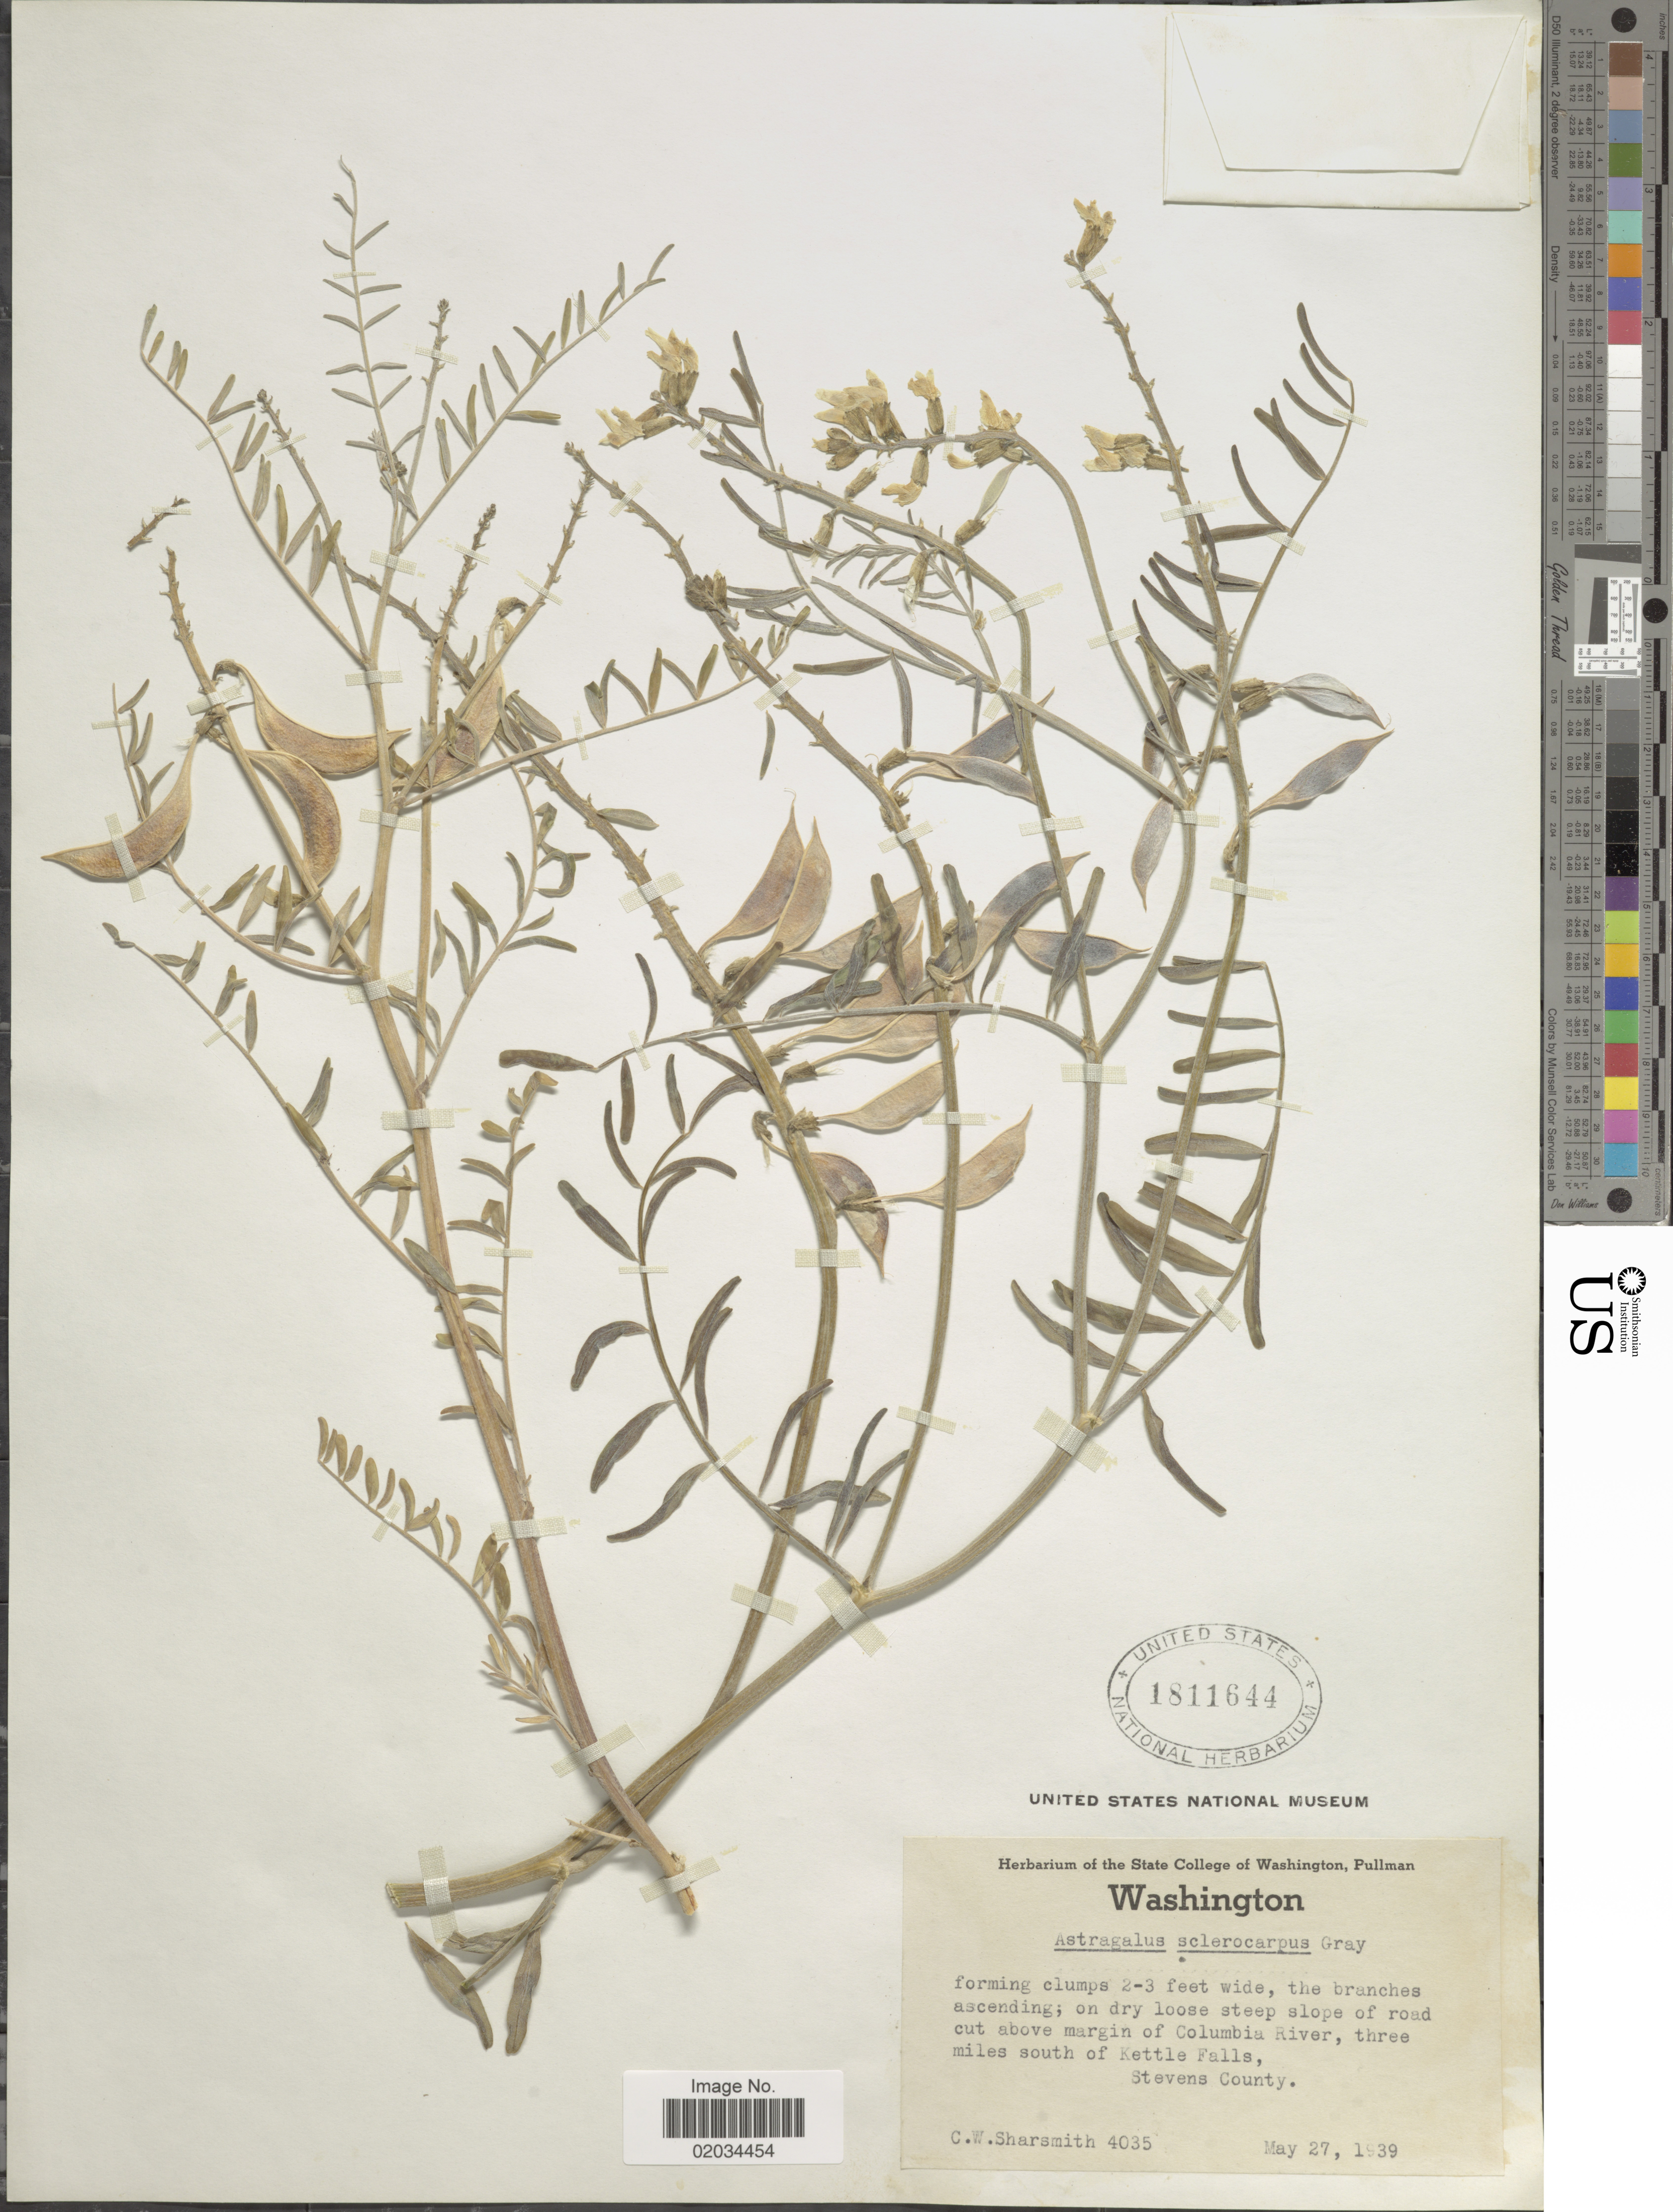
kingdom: Plantae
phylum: Tracheophyta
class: Magnoliopsida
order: Fabales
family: Fabaceae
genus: Astragalus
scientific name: Astragalus sclerocarpus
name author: A. Gray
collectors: C. Sharsmith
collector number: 4035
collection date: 1939-05-27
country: United States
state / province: Washington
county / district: Stevens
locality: Above margin of Columbia River, three miles south of Kettle Falls, Stevens County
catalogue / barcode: US 1811644